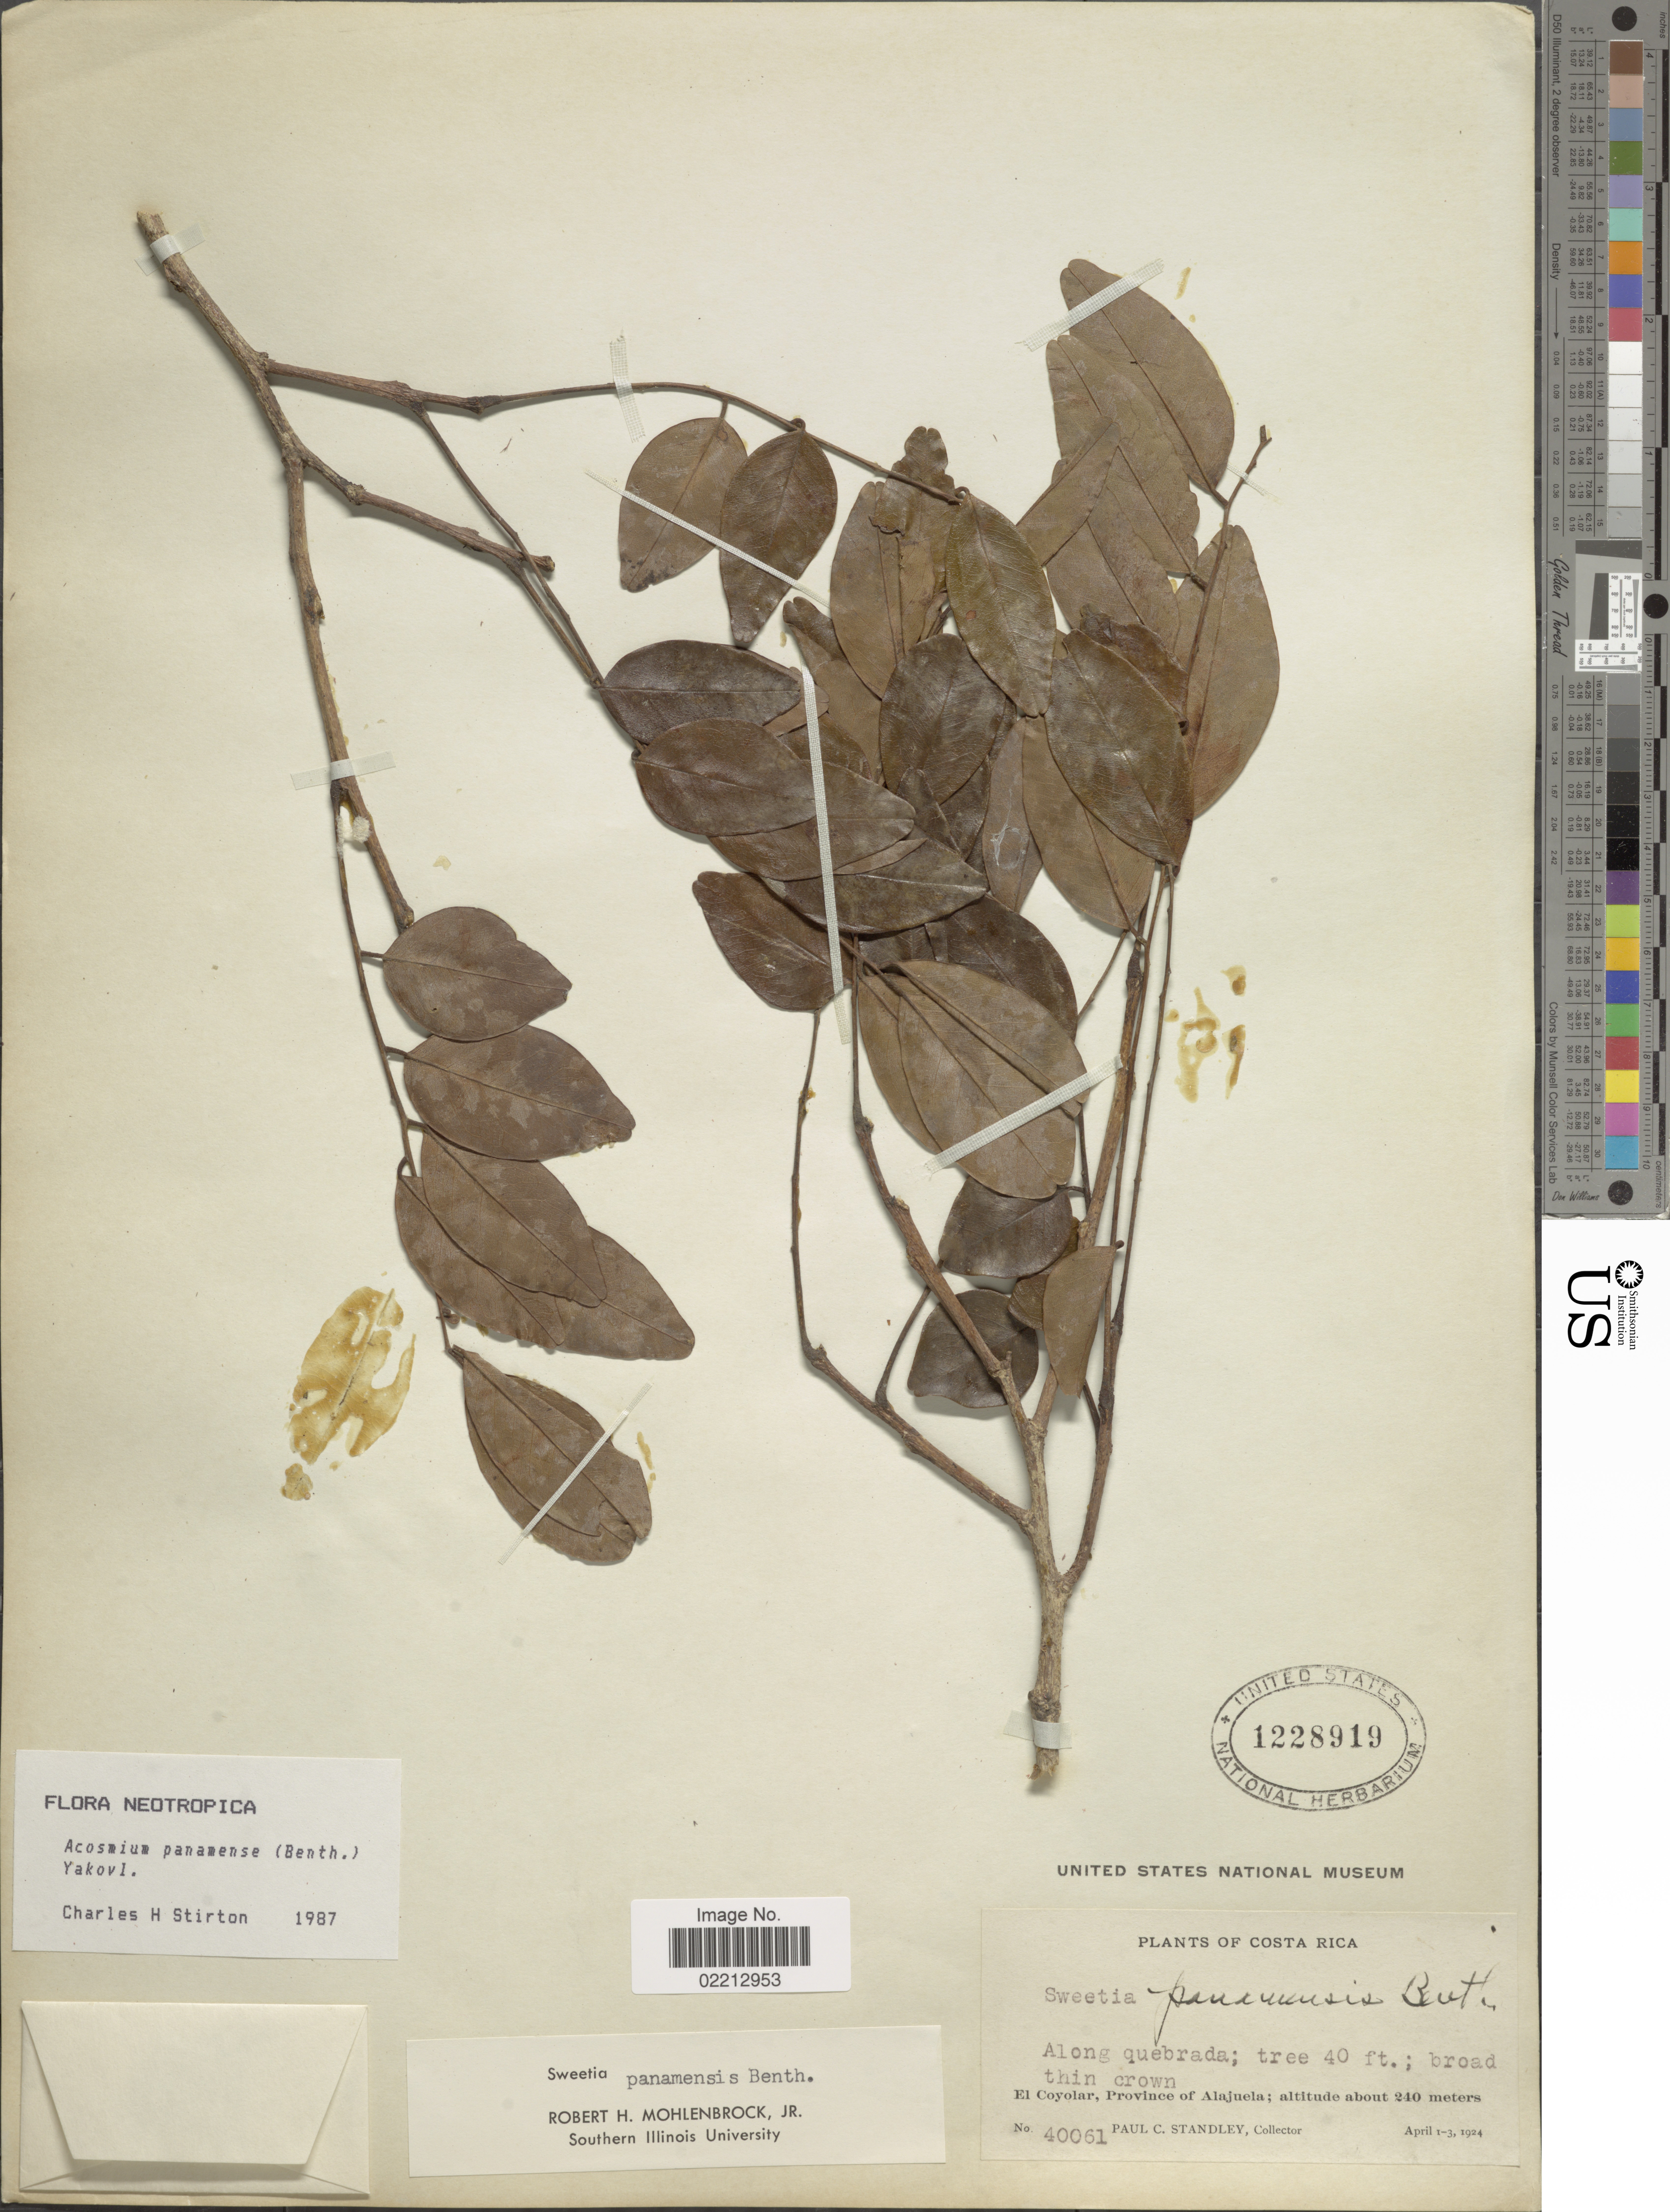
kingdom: Plantae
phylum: Tracheophyta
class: Magnoliopsida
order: Fabales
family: Fabaceae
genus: Acosmium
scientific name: Acosmium panamense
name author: (Benth.) Yakovlev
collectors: P. C. Standley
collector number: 40061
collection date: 1924-04-01/1924-04-03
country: Costa Rica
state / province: Alajuela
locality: Along quebrada, El Coyolar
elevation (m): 240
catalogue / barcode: US 1228919